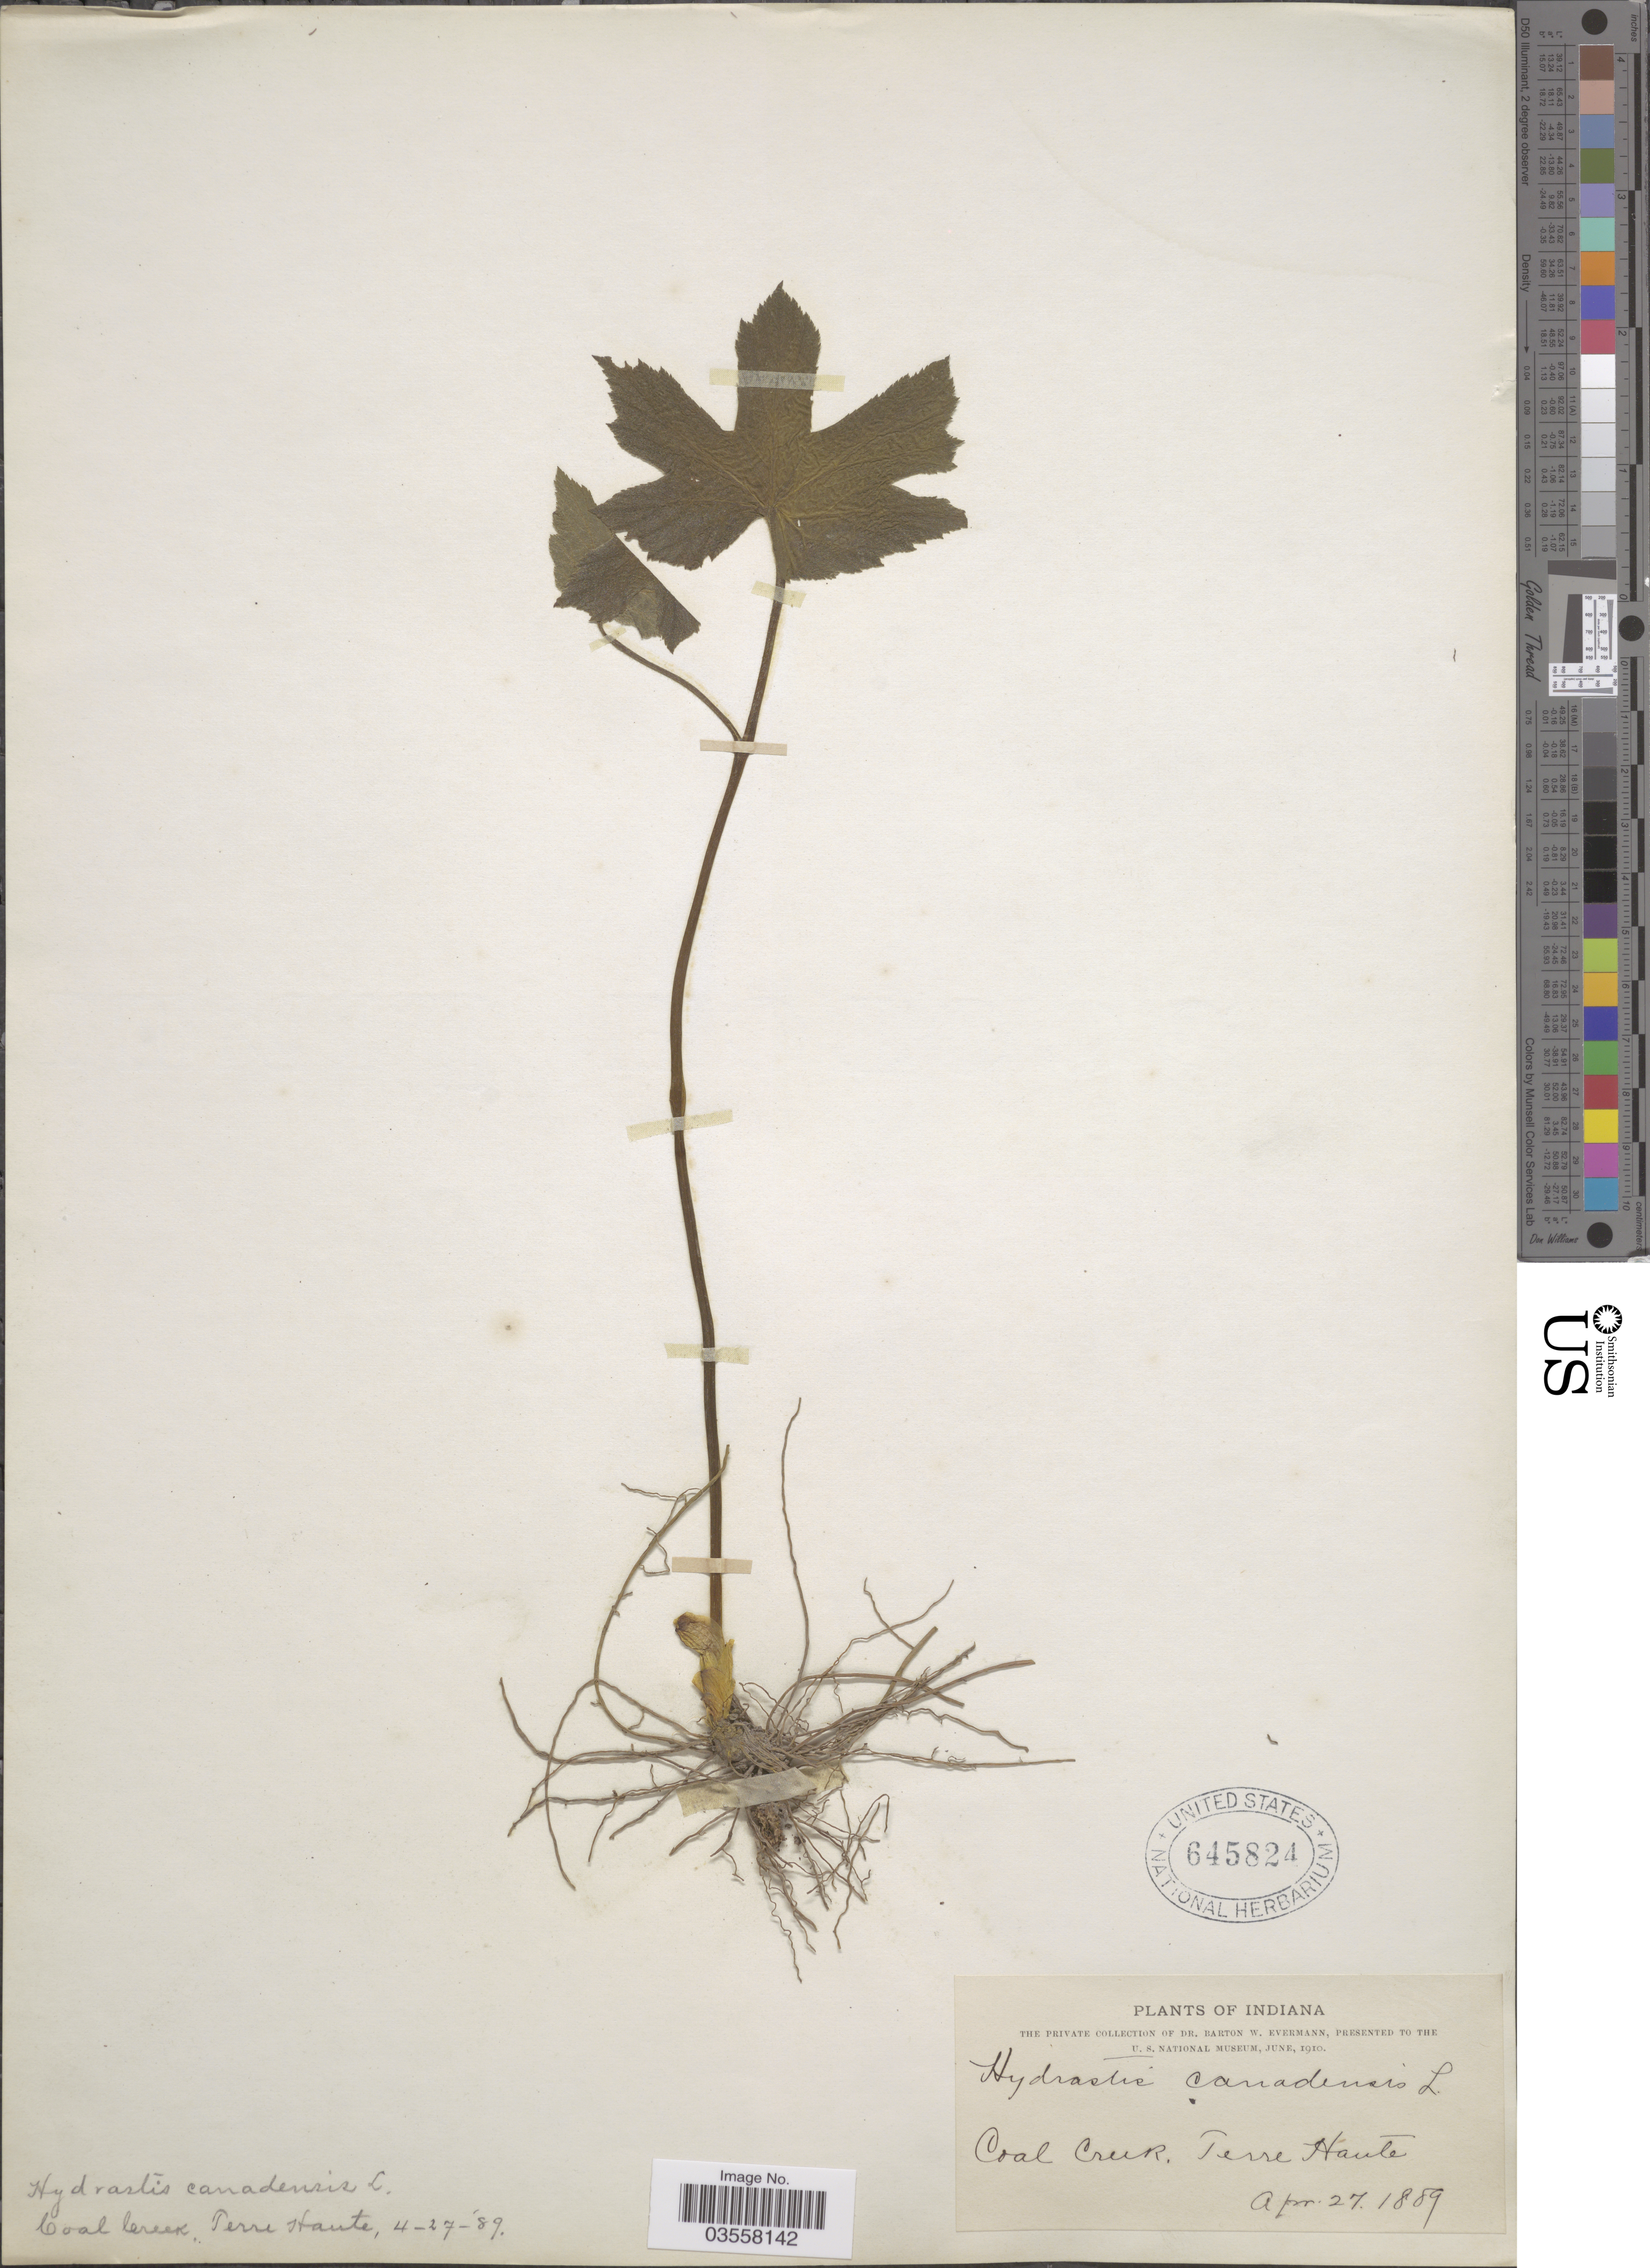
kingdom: Plantae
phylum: Tracheophyta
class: Magnoliopsida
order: Ranunculales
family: Ranunculaceae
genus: Hydrastis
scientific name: Hydrastis canadensis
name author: L.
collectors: B. W. Evermann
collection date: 1889-04-27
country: United States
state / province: Indiana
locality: Coal Creek, Terre Haute.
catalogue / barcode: US 645824